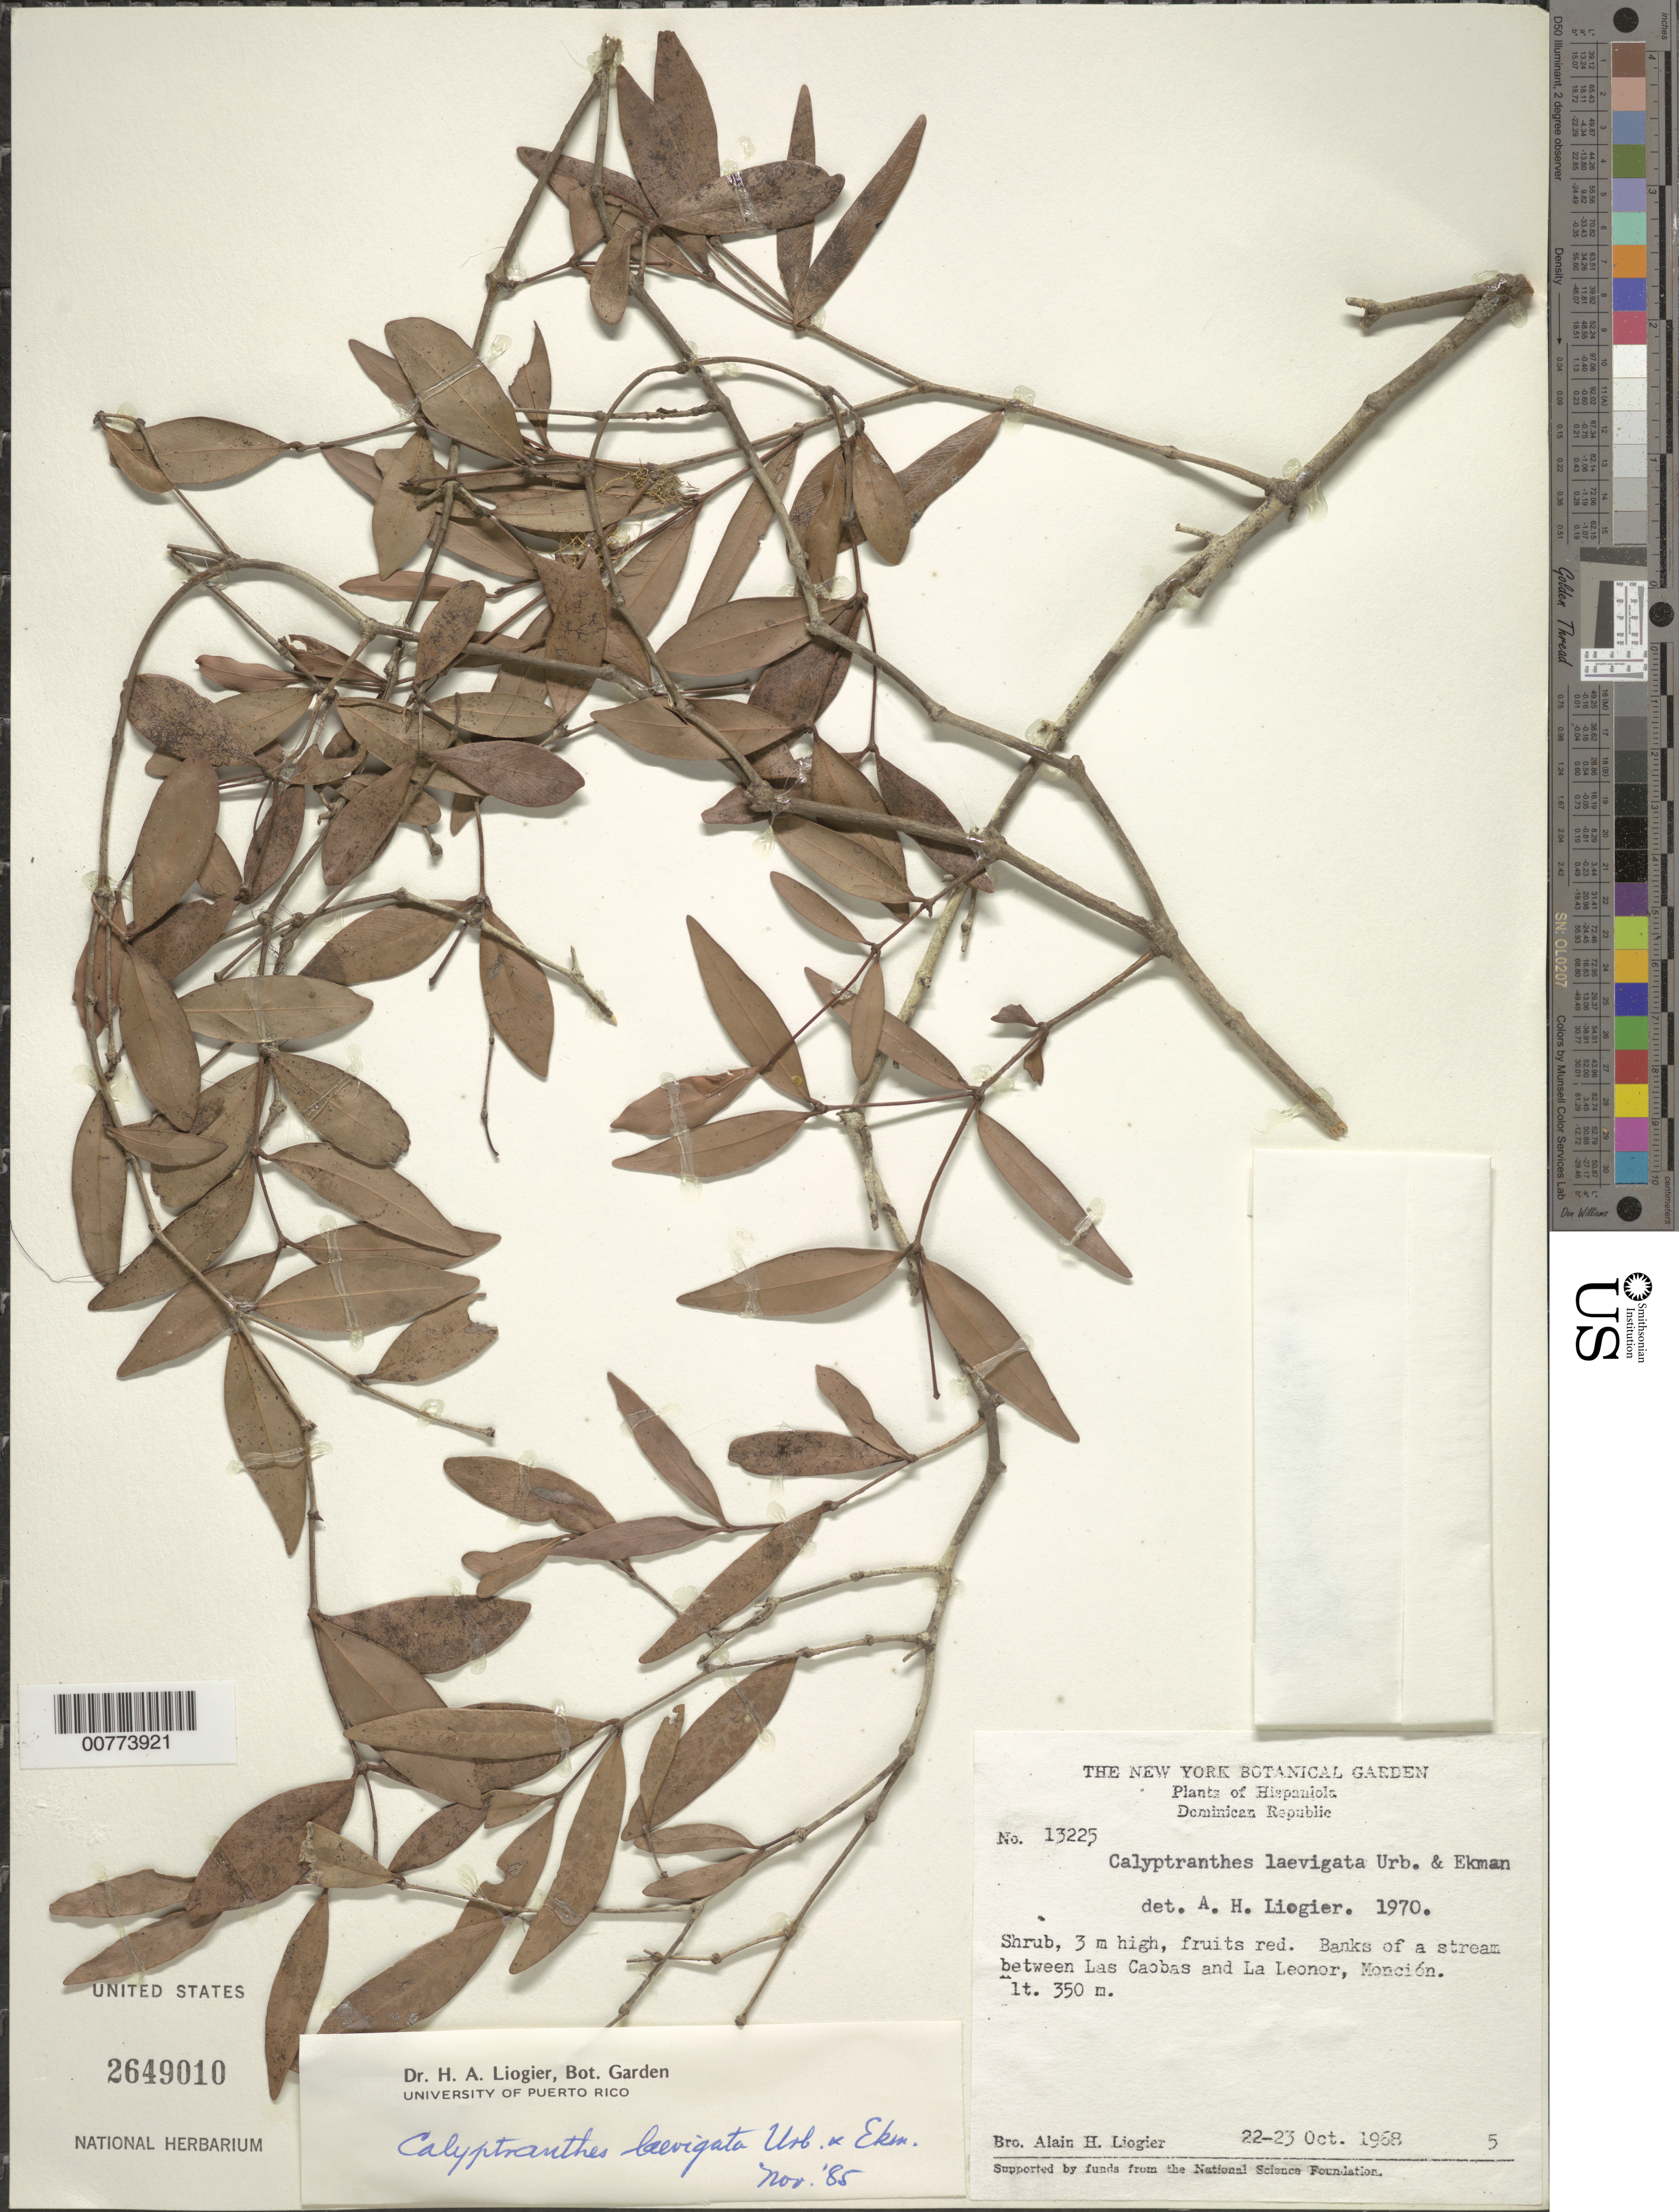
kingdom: Plantae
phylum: Tracheophyta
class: Magnoliopsida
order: Myrtales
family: Myrtaceae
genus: Myrcia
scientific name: Myrcia neolaevigata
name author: K. Campbell & Peguero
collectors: A. H. Liogier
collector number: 13225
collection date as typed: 22 Oct 1968 to 23 Oct 1968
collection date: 1968-10-22/1968-10-23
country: Dominican Republic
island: Hispaniola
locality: Monción, between Las Caobas and La Leonor.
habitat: Banks of stream.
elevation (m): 350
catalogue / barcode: US 2649010